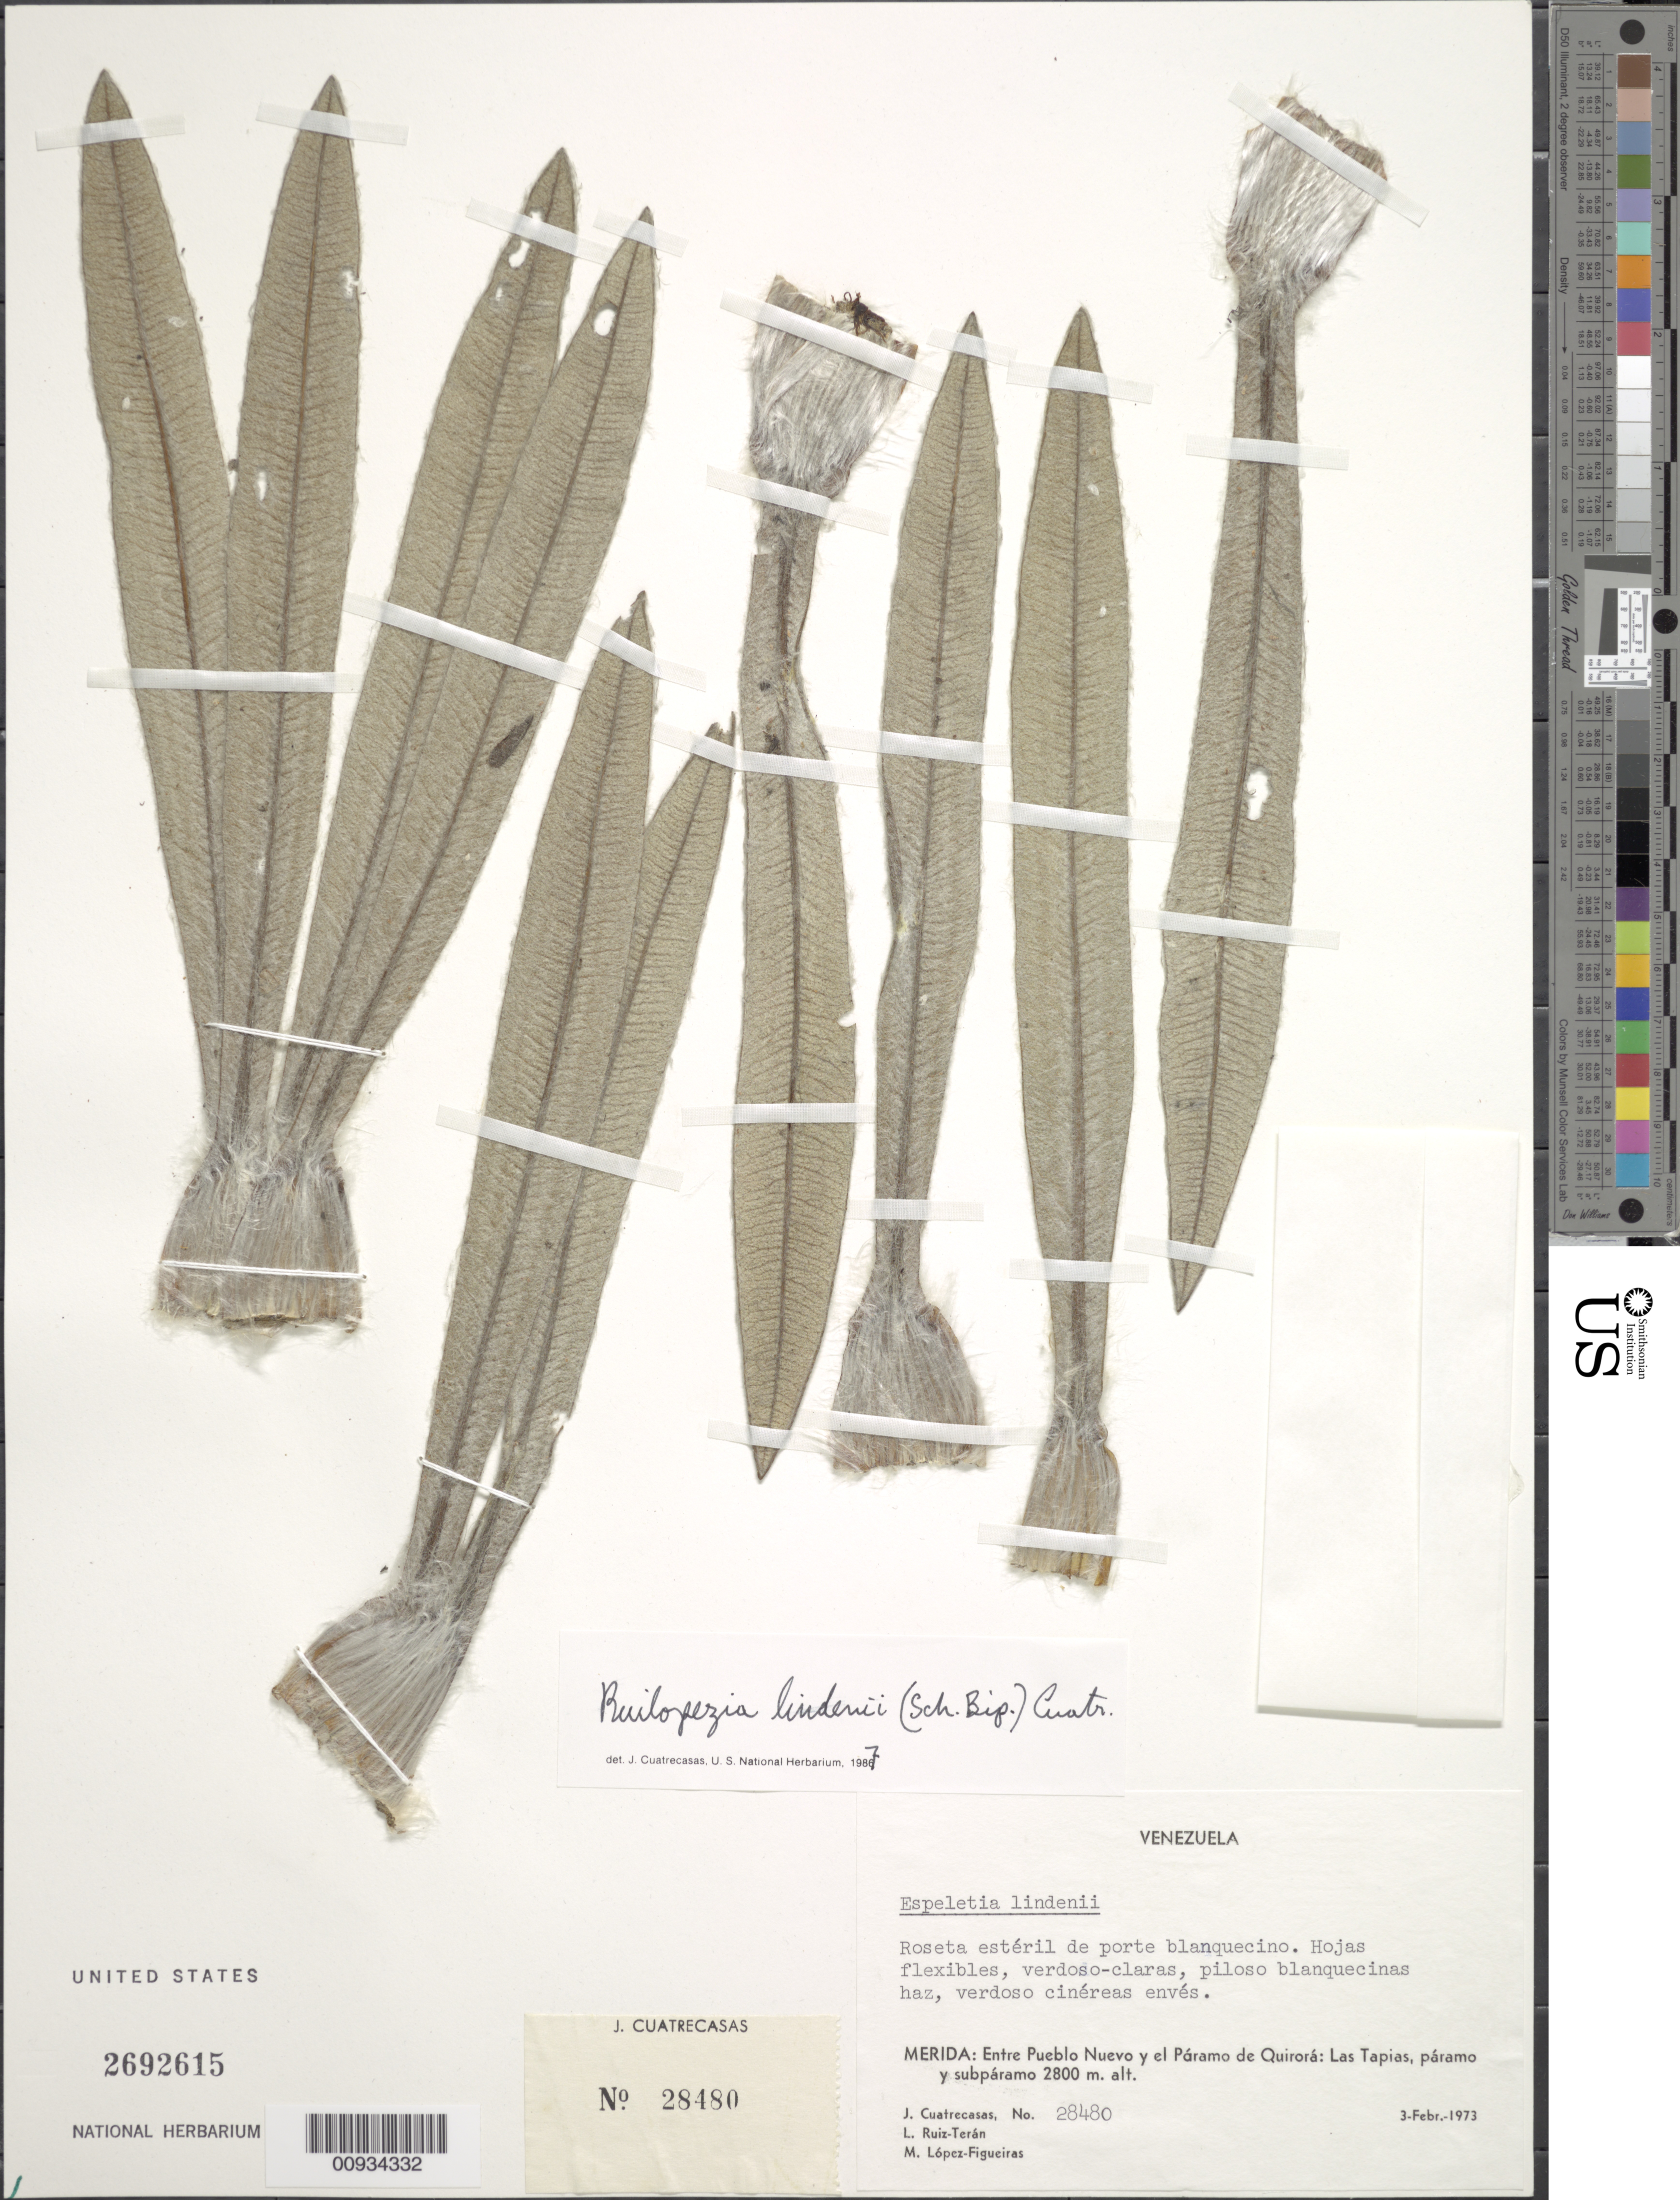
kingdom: Plantae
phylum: Tracheophyta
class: Magnoliopsida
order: Asterales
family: Asteraceae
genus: Ruilopezia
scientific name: Ruilopezia lindenii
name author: (Sch. Bip. ex Wedd.) Cuatrec.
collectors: J. Cuatrecasas, L. E. Ruíz-Terán & M. López Figueiras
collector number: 28480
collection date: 1973-02-03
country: Venezuela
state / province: Mérida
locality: Entre Pueblo Nuevo y el Paramo de Quirora, Las Tapias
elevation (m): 2800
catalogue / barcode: US 2692615